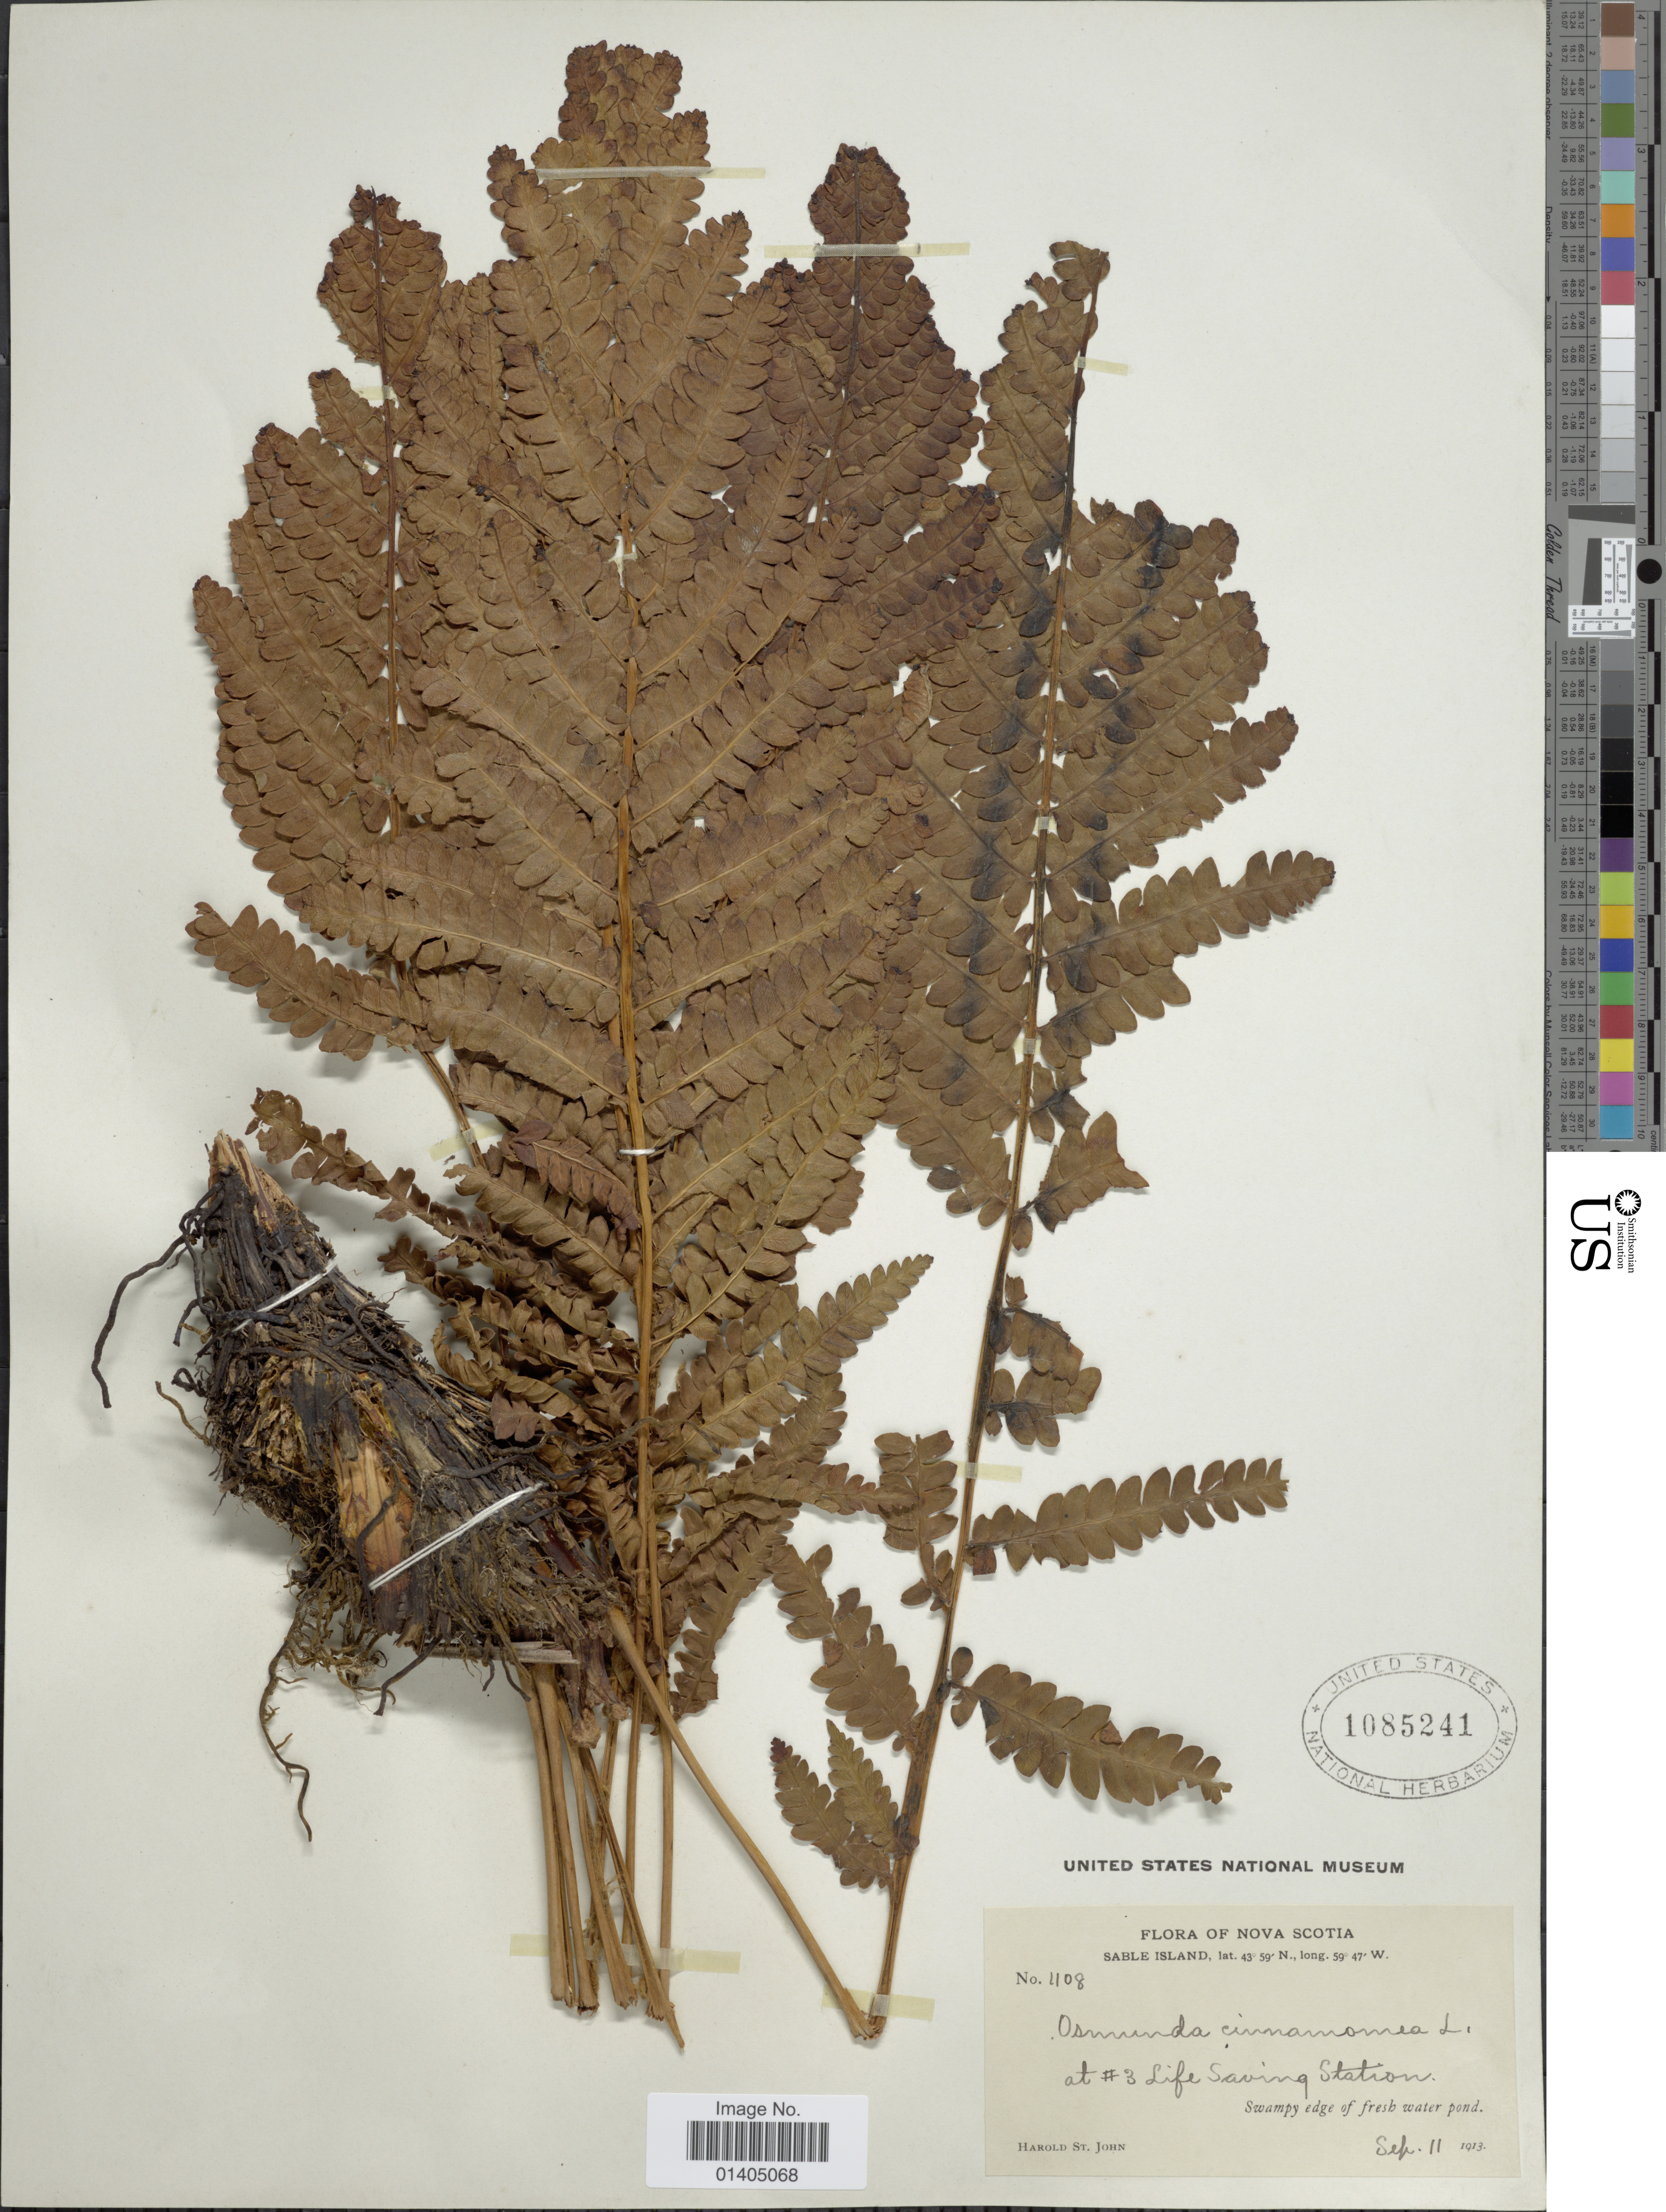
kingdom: Plantae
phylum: Tracheophyta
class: Polypodiopsida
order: Osmundales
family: Osmundaceae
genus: Osmundastrum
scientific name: Osmundastrum cinnamomeum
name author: (L.) C. Presl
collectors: H. St. John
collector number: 1108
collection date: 1913-09-11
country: Canada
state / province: Nova Scotia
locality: Sable Island, at # 3 Life Saving Station, Swampy edge of fresh water pond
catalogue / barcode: US 1085241